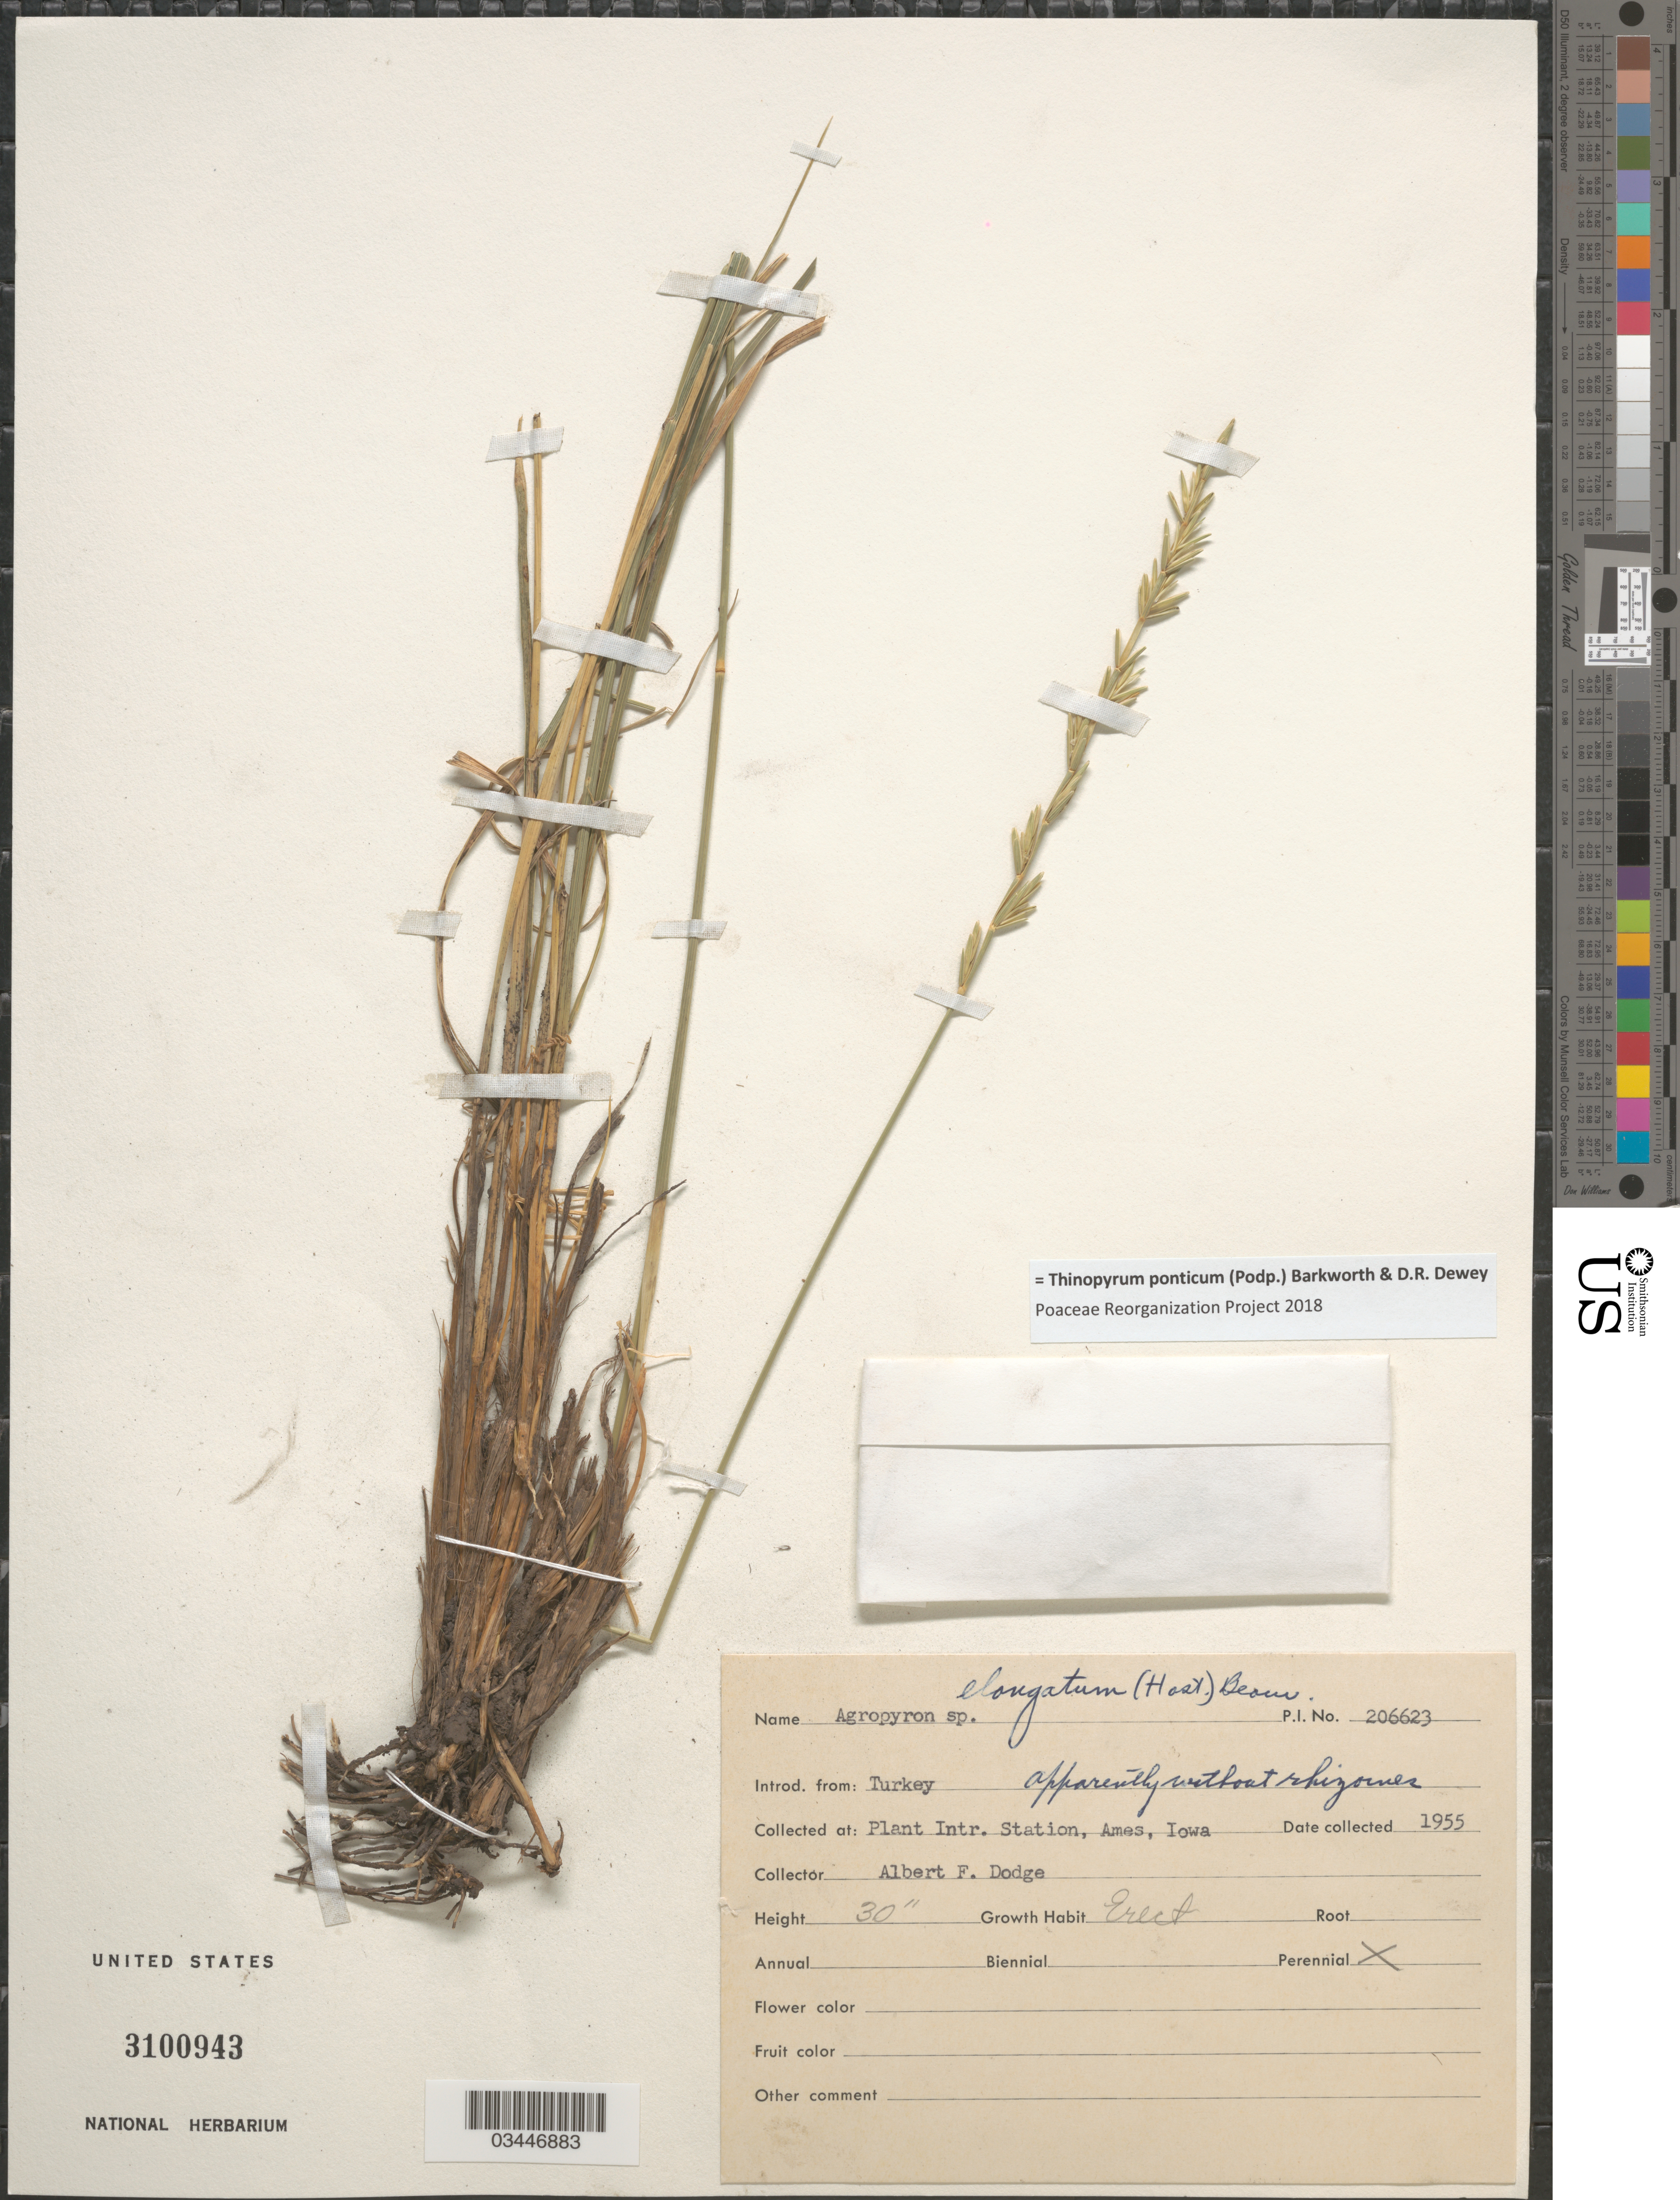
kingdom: Plantae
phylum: Tracheophyta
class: Liliopsida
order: Poales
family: Poaceae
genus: Thinopyrum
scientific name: Thinopyrum ponticum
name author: (Podp.) Barkworth & Dewey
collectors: A. Dodge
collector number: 206623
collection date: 1955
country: United States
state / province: Iowa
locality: Plant Intr. Station, Ames, Iowa.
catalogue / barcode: US 3100943